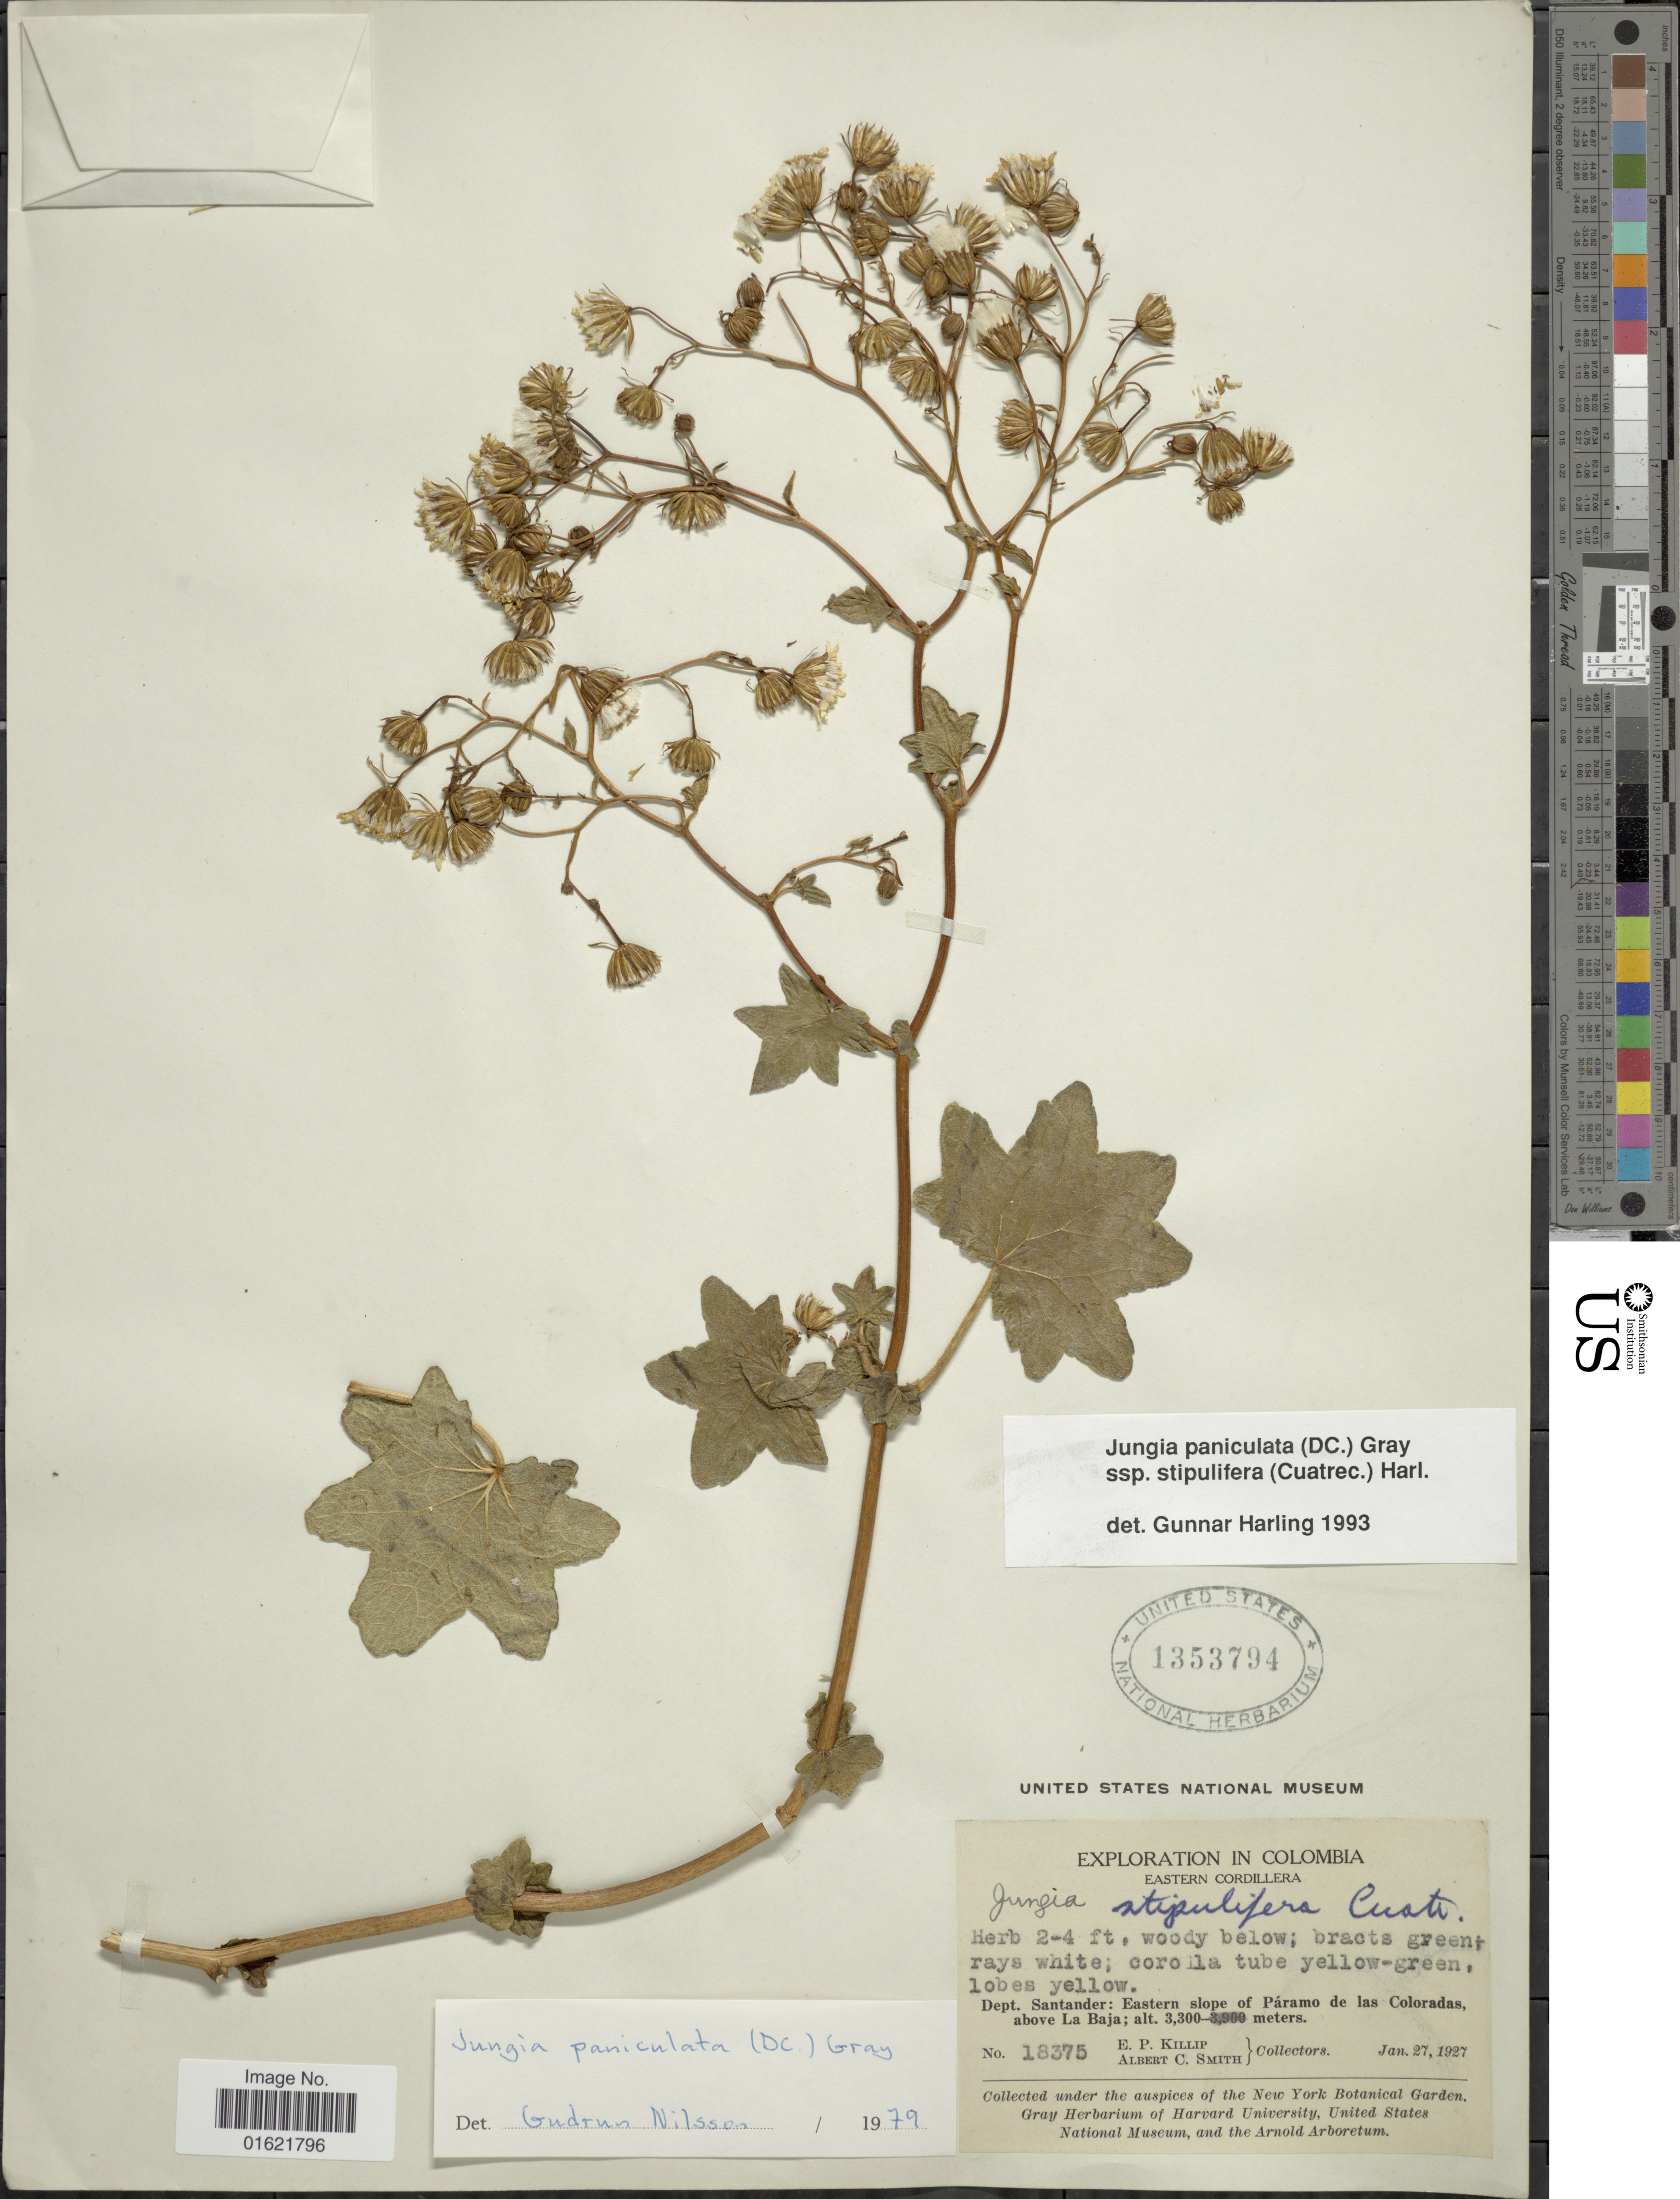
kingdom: Plantae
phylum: Tracheophyta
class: Magnoliopsida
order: Asterales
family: Asteraceae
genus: Jungia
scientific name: Jungia paniculata subsp. stipulifera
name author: (Cuatrec.) Harling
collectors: E. P. Killip & A. C. Smith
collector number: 18375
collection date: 1927-01-27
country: Colombia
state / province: Santander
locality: Dept, Santander: Eastern slope of Paramo de las Coloradas above La Baja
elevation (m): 3300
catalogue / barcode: US 1353794